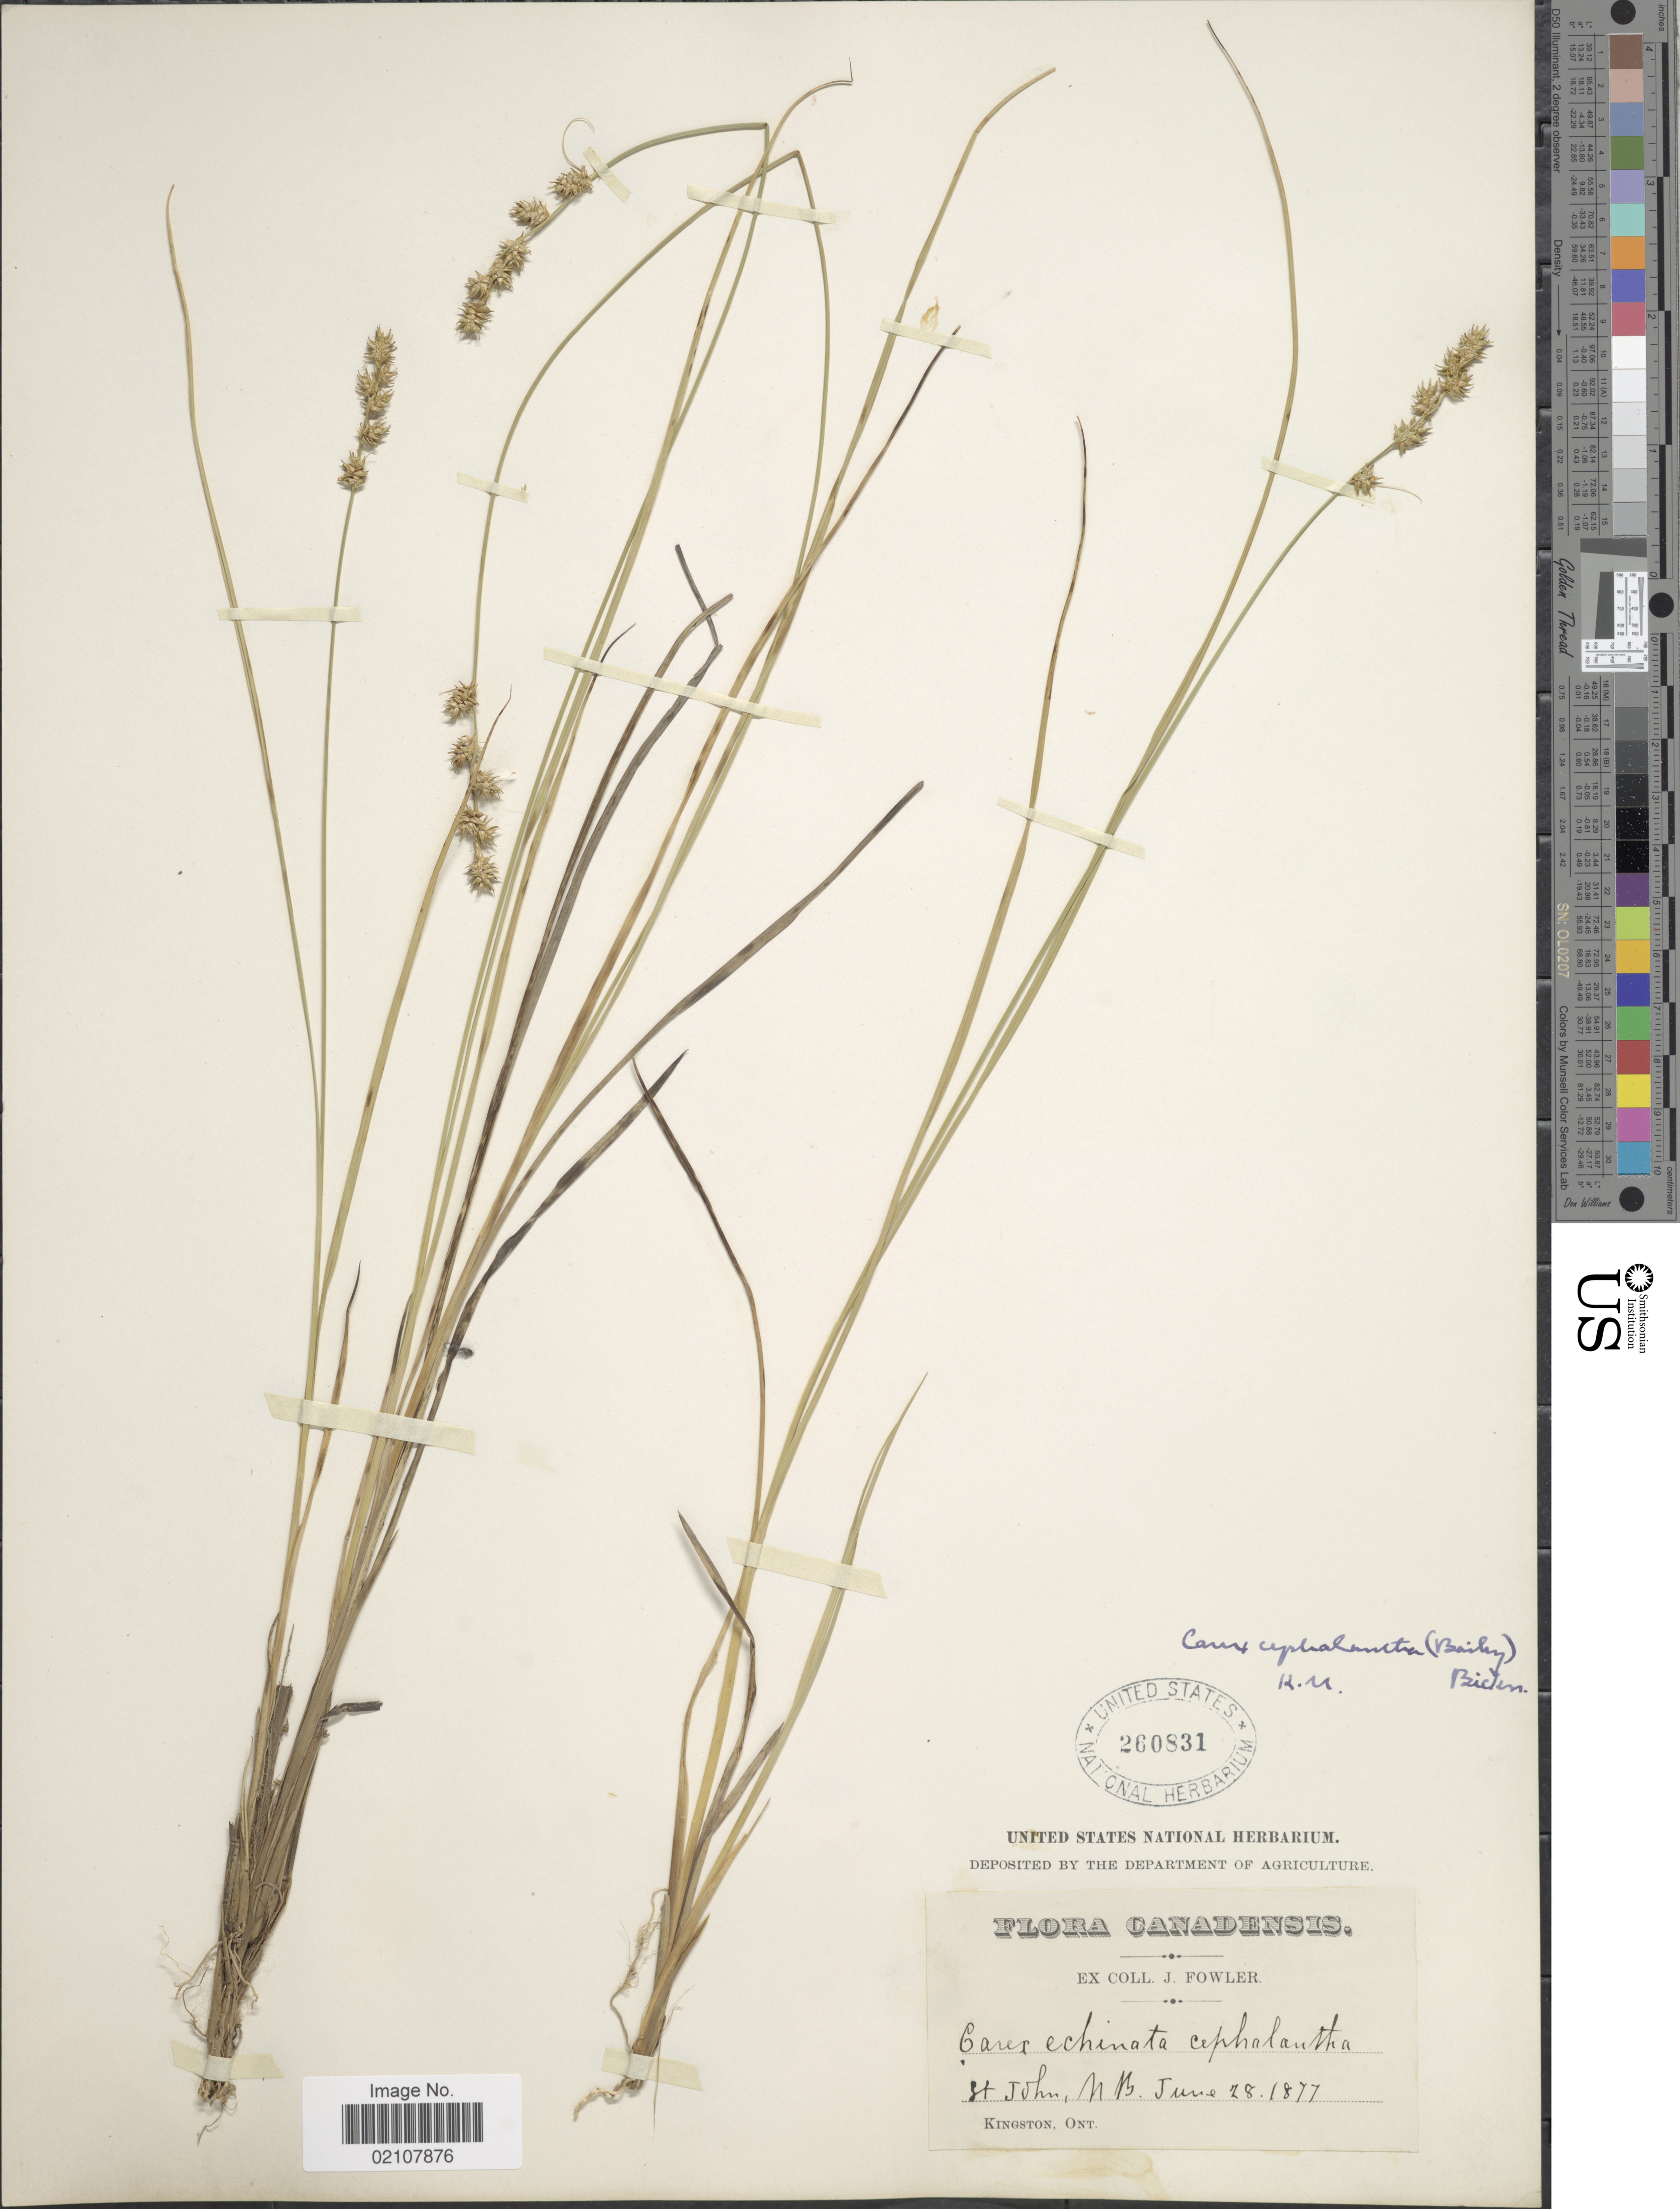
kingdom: Plantae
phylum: Tracheophyta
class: Liliopsida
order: Poales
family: Cyperaceae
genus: Carex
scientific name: Carex echinata subsp. echinata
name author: Murray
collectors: J. P. Fowler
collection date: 1877-06-28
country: Canada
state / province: New Brunswick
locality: St John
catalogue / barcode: US 260831